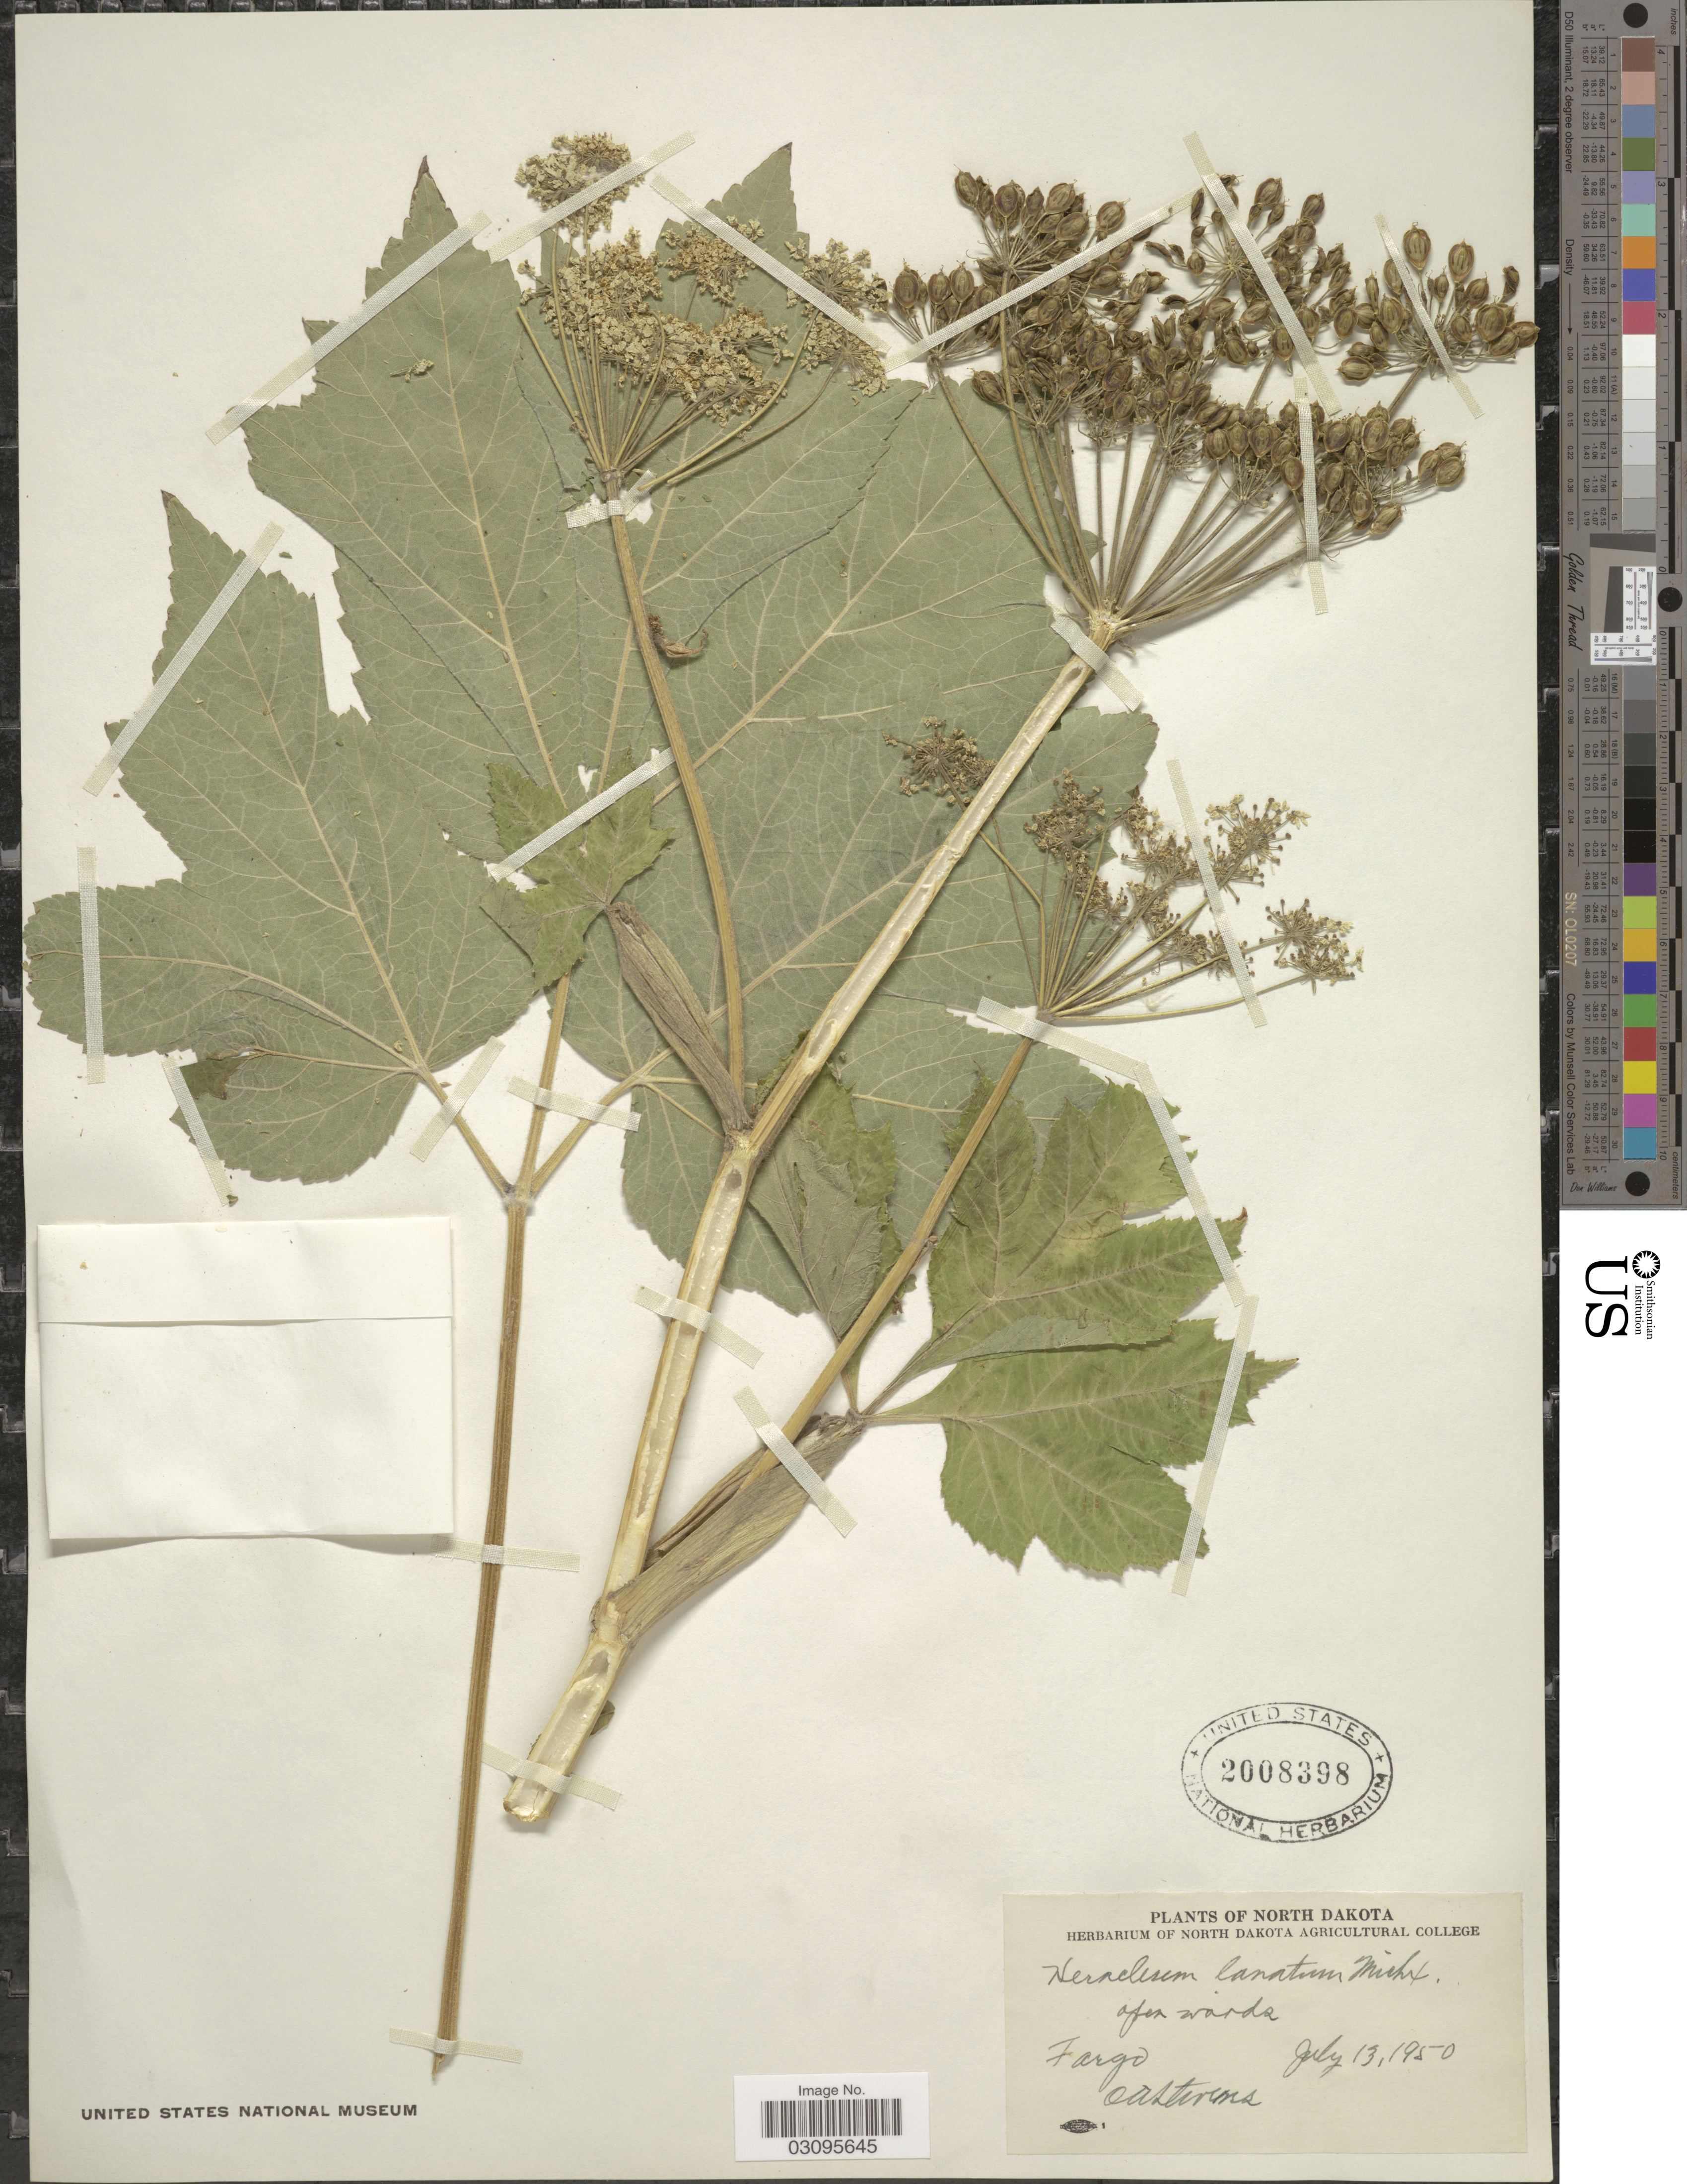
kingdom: Plantae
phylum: Tracheophyta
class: Magnoliopsida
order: Apiales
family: Apiaceae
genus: Heracleum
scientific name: Heracleum lanatum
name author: Michx.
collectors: O. A. Stevens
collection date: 1950-07-13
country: United States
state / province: North Dakota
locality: Fargo.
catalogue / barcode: US 2008398